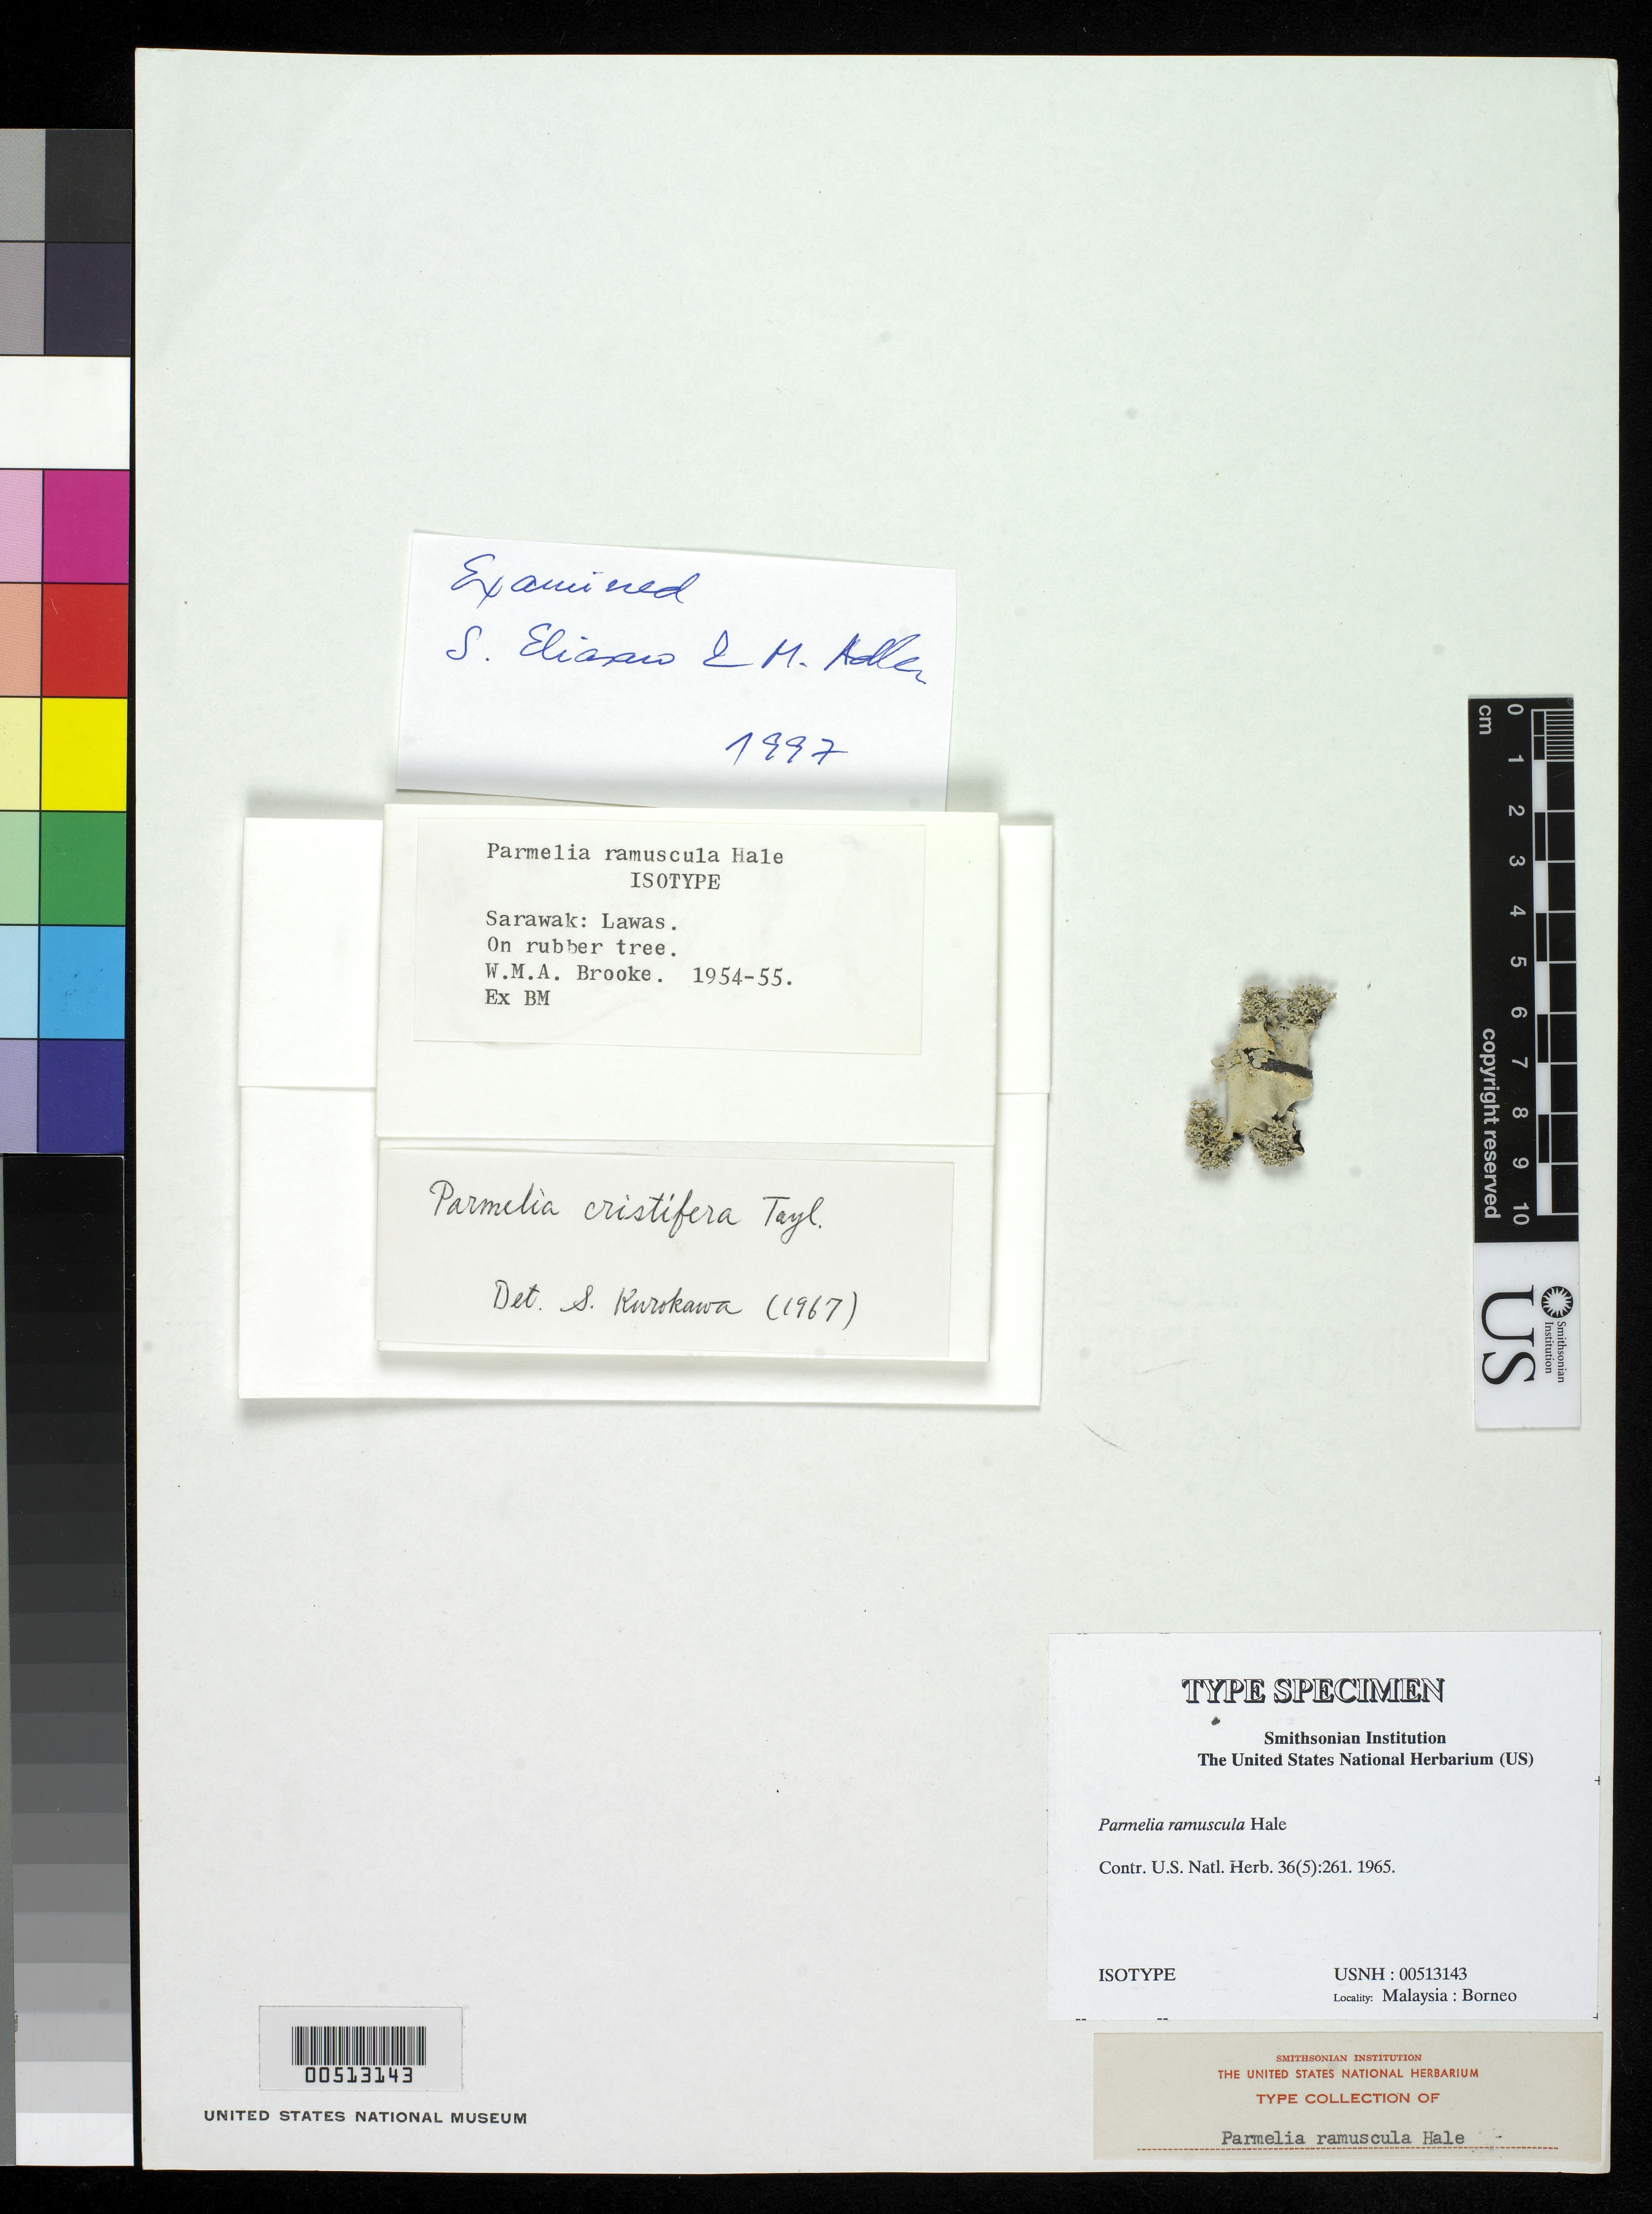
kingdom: Fungi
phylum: Ascomycota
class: Lecanoromycetes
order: Lecanorales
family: Parmeliaceae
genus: Parmelia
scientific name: Parmelia ramuscula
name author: Hale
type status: Isotype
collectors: W. Brooke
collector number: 10031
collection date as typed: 31 May 1955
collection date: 1955-05-31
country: Malaysia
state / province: Sarawak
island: Borneo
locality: Lawas.